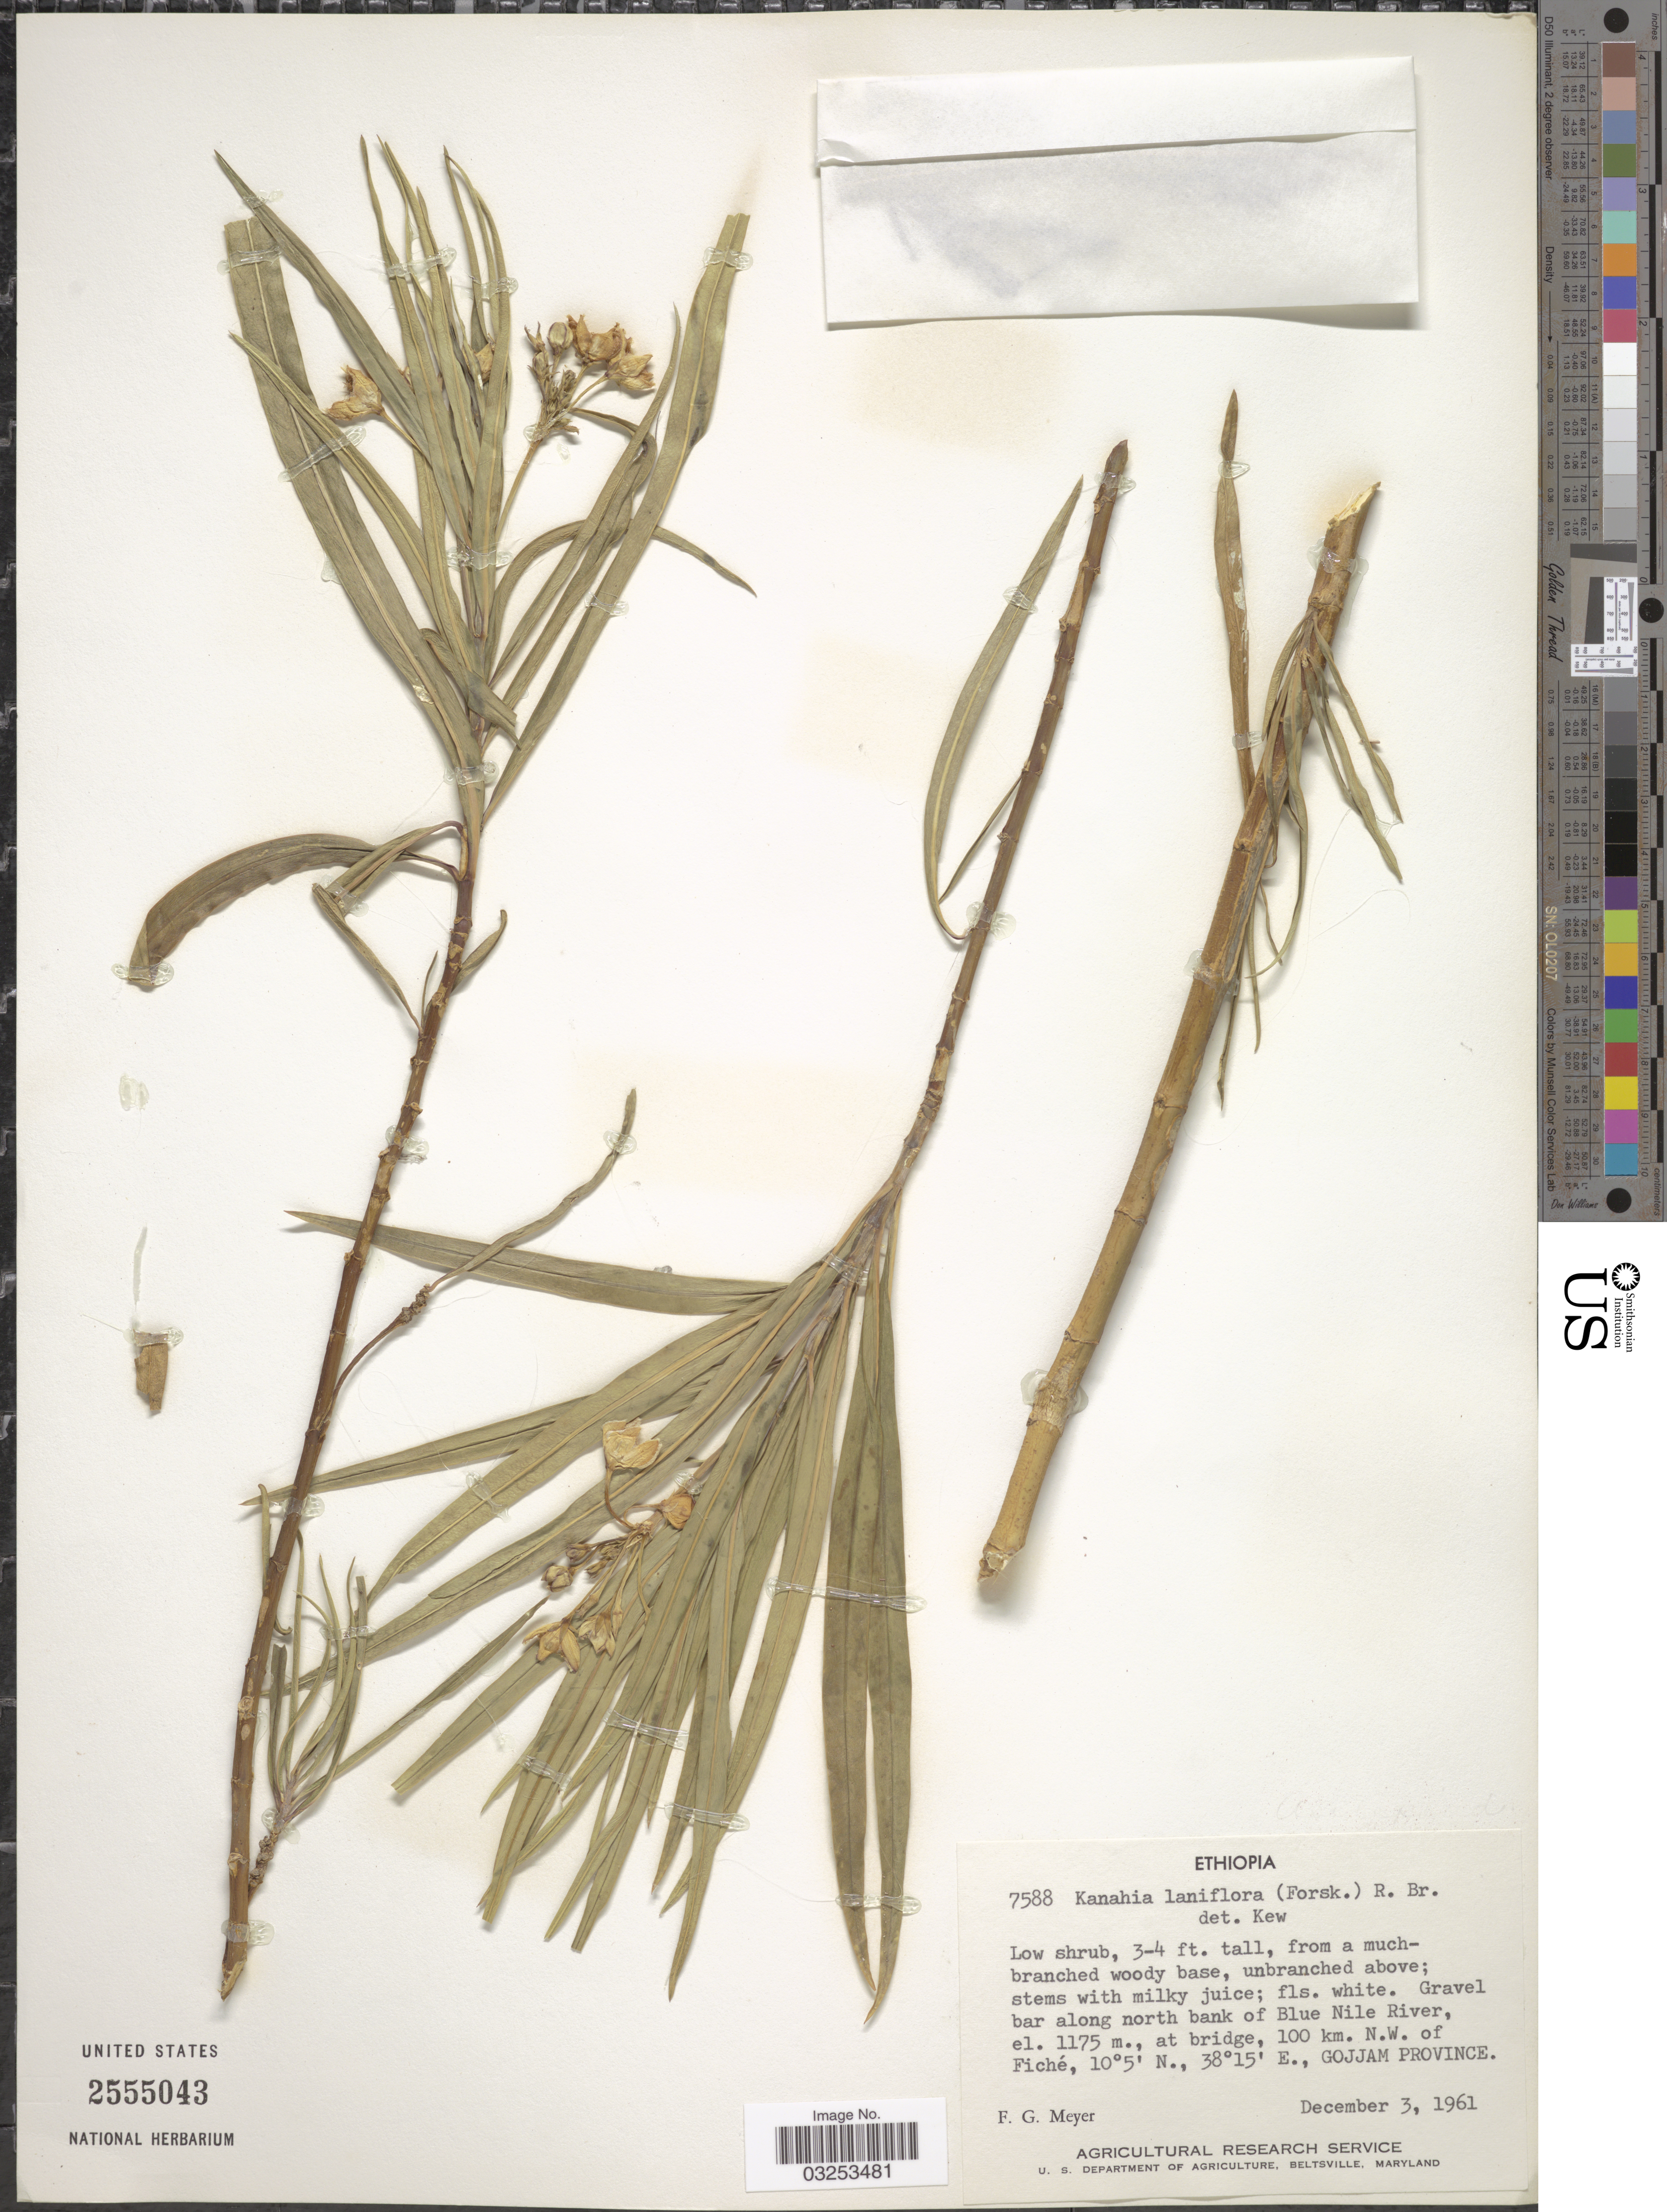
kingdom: Plantae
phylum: Tracheophyta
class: Magnoliopsida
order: Gentianales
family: Apocynaceae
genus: Kanahia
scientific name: Kanahia laniflora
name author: (Forssk.) R. Br.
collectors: F. G. Meyer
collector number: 7588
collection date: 1961-12-03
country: Ethiopia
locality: Gravel bar along north bank of Blue Nile River, 100 km. N.W. of Fiché, Gojjam Province.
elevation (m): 1175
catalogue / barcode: US 2555043